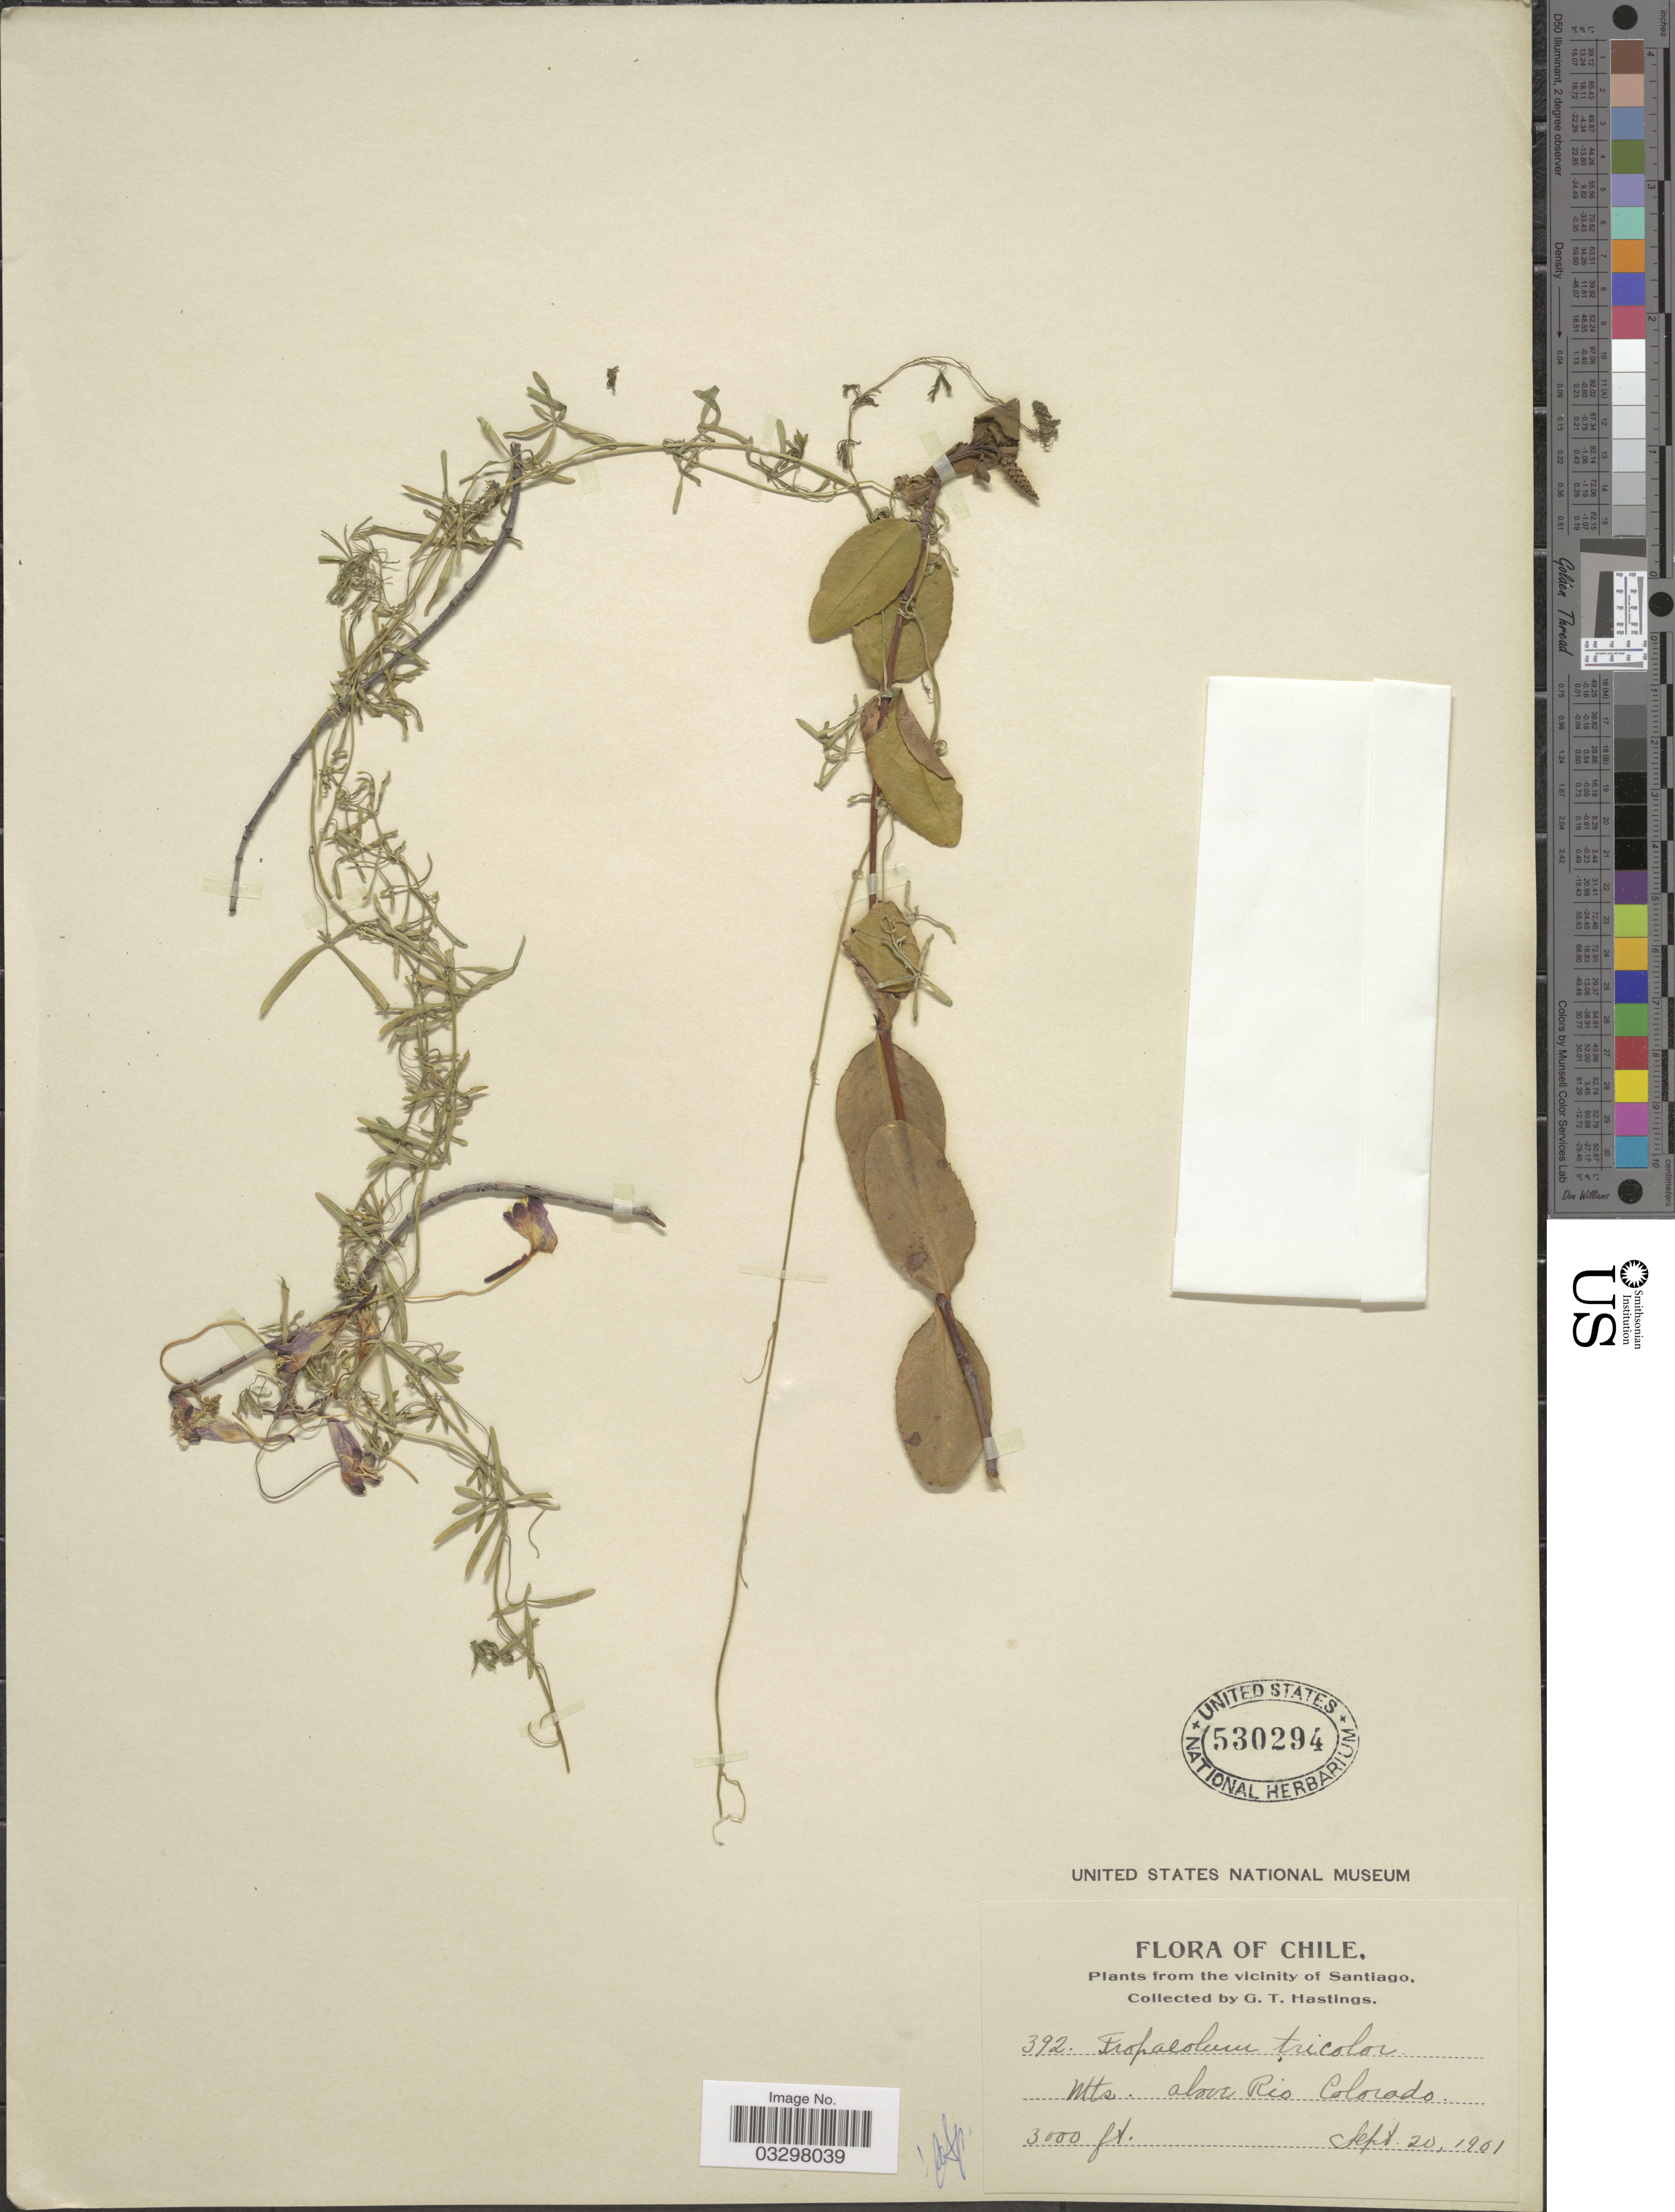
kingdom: Plantae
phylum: Tracheophyta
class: Magnoliopsida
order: Brassicales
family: Tropaeolaceae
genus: Tropaeolum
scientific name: Tropaeolum tricolor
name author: Sweet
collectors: G. Hastings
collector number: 392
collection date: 1901-09-20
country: Chile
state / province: Región Metropolitana (RM)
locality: The vicinity of Santiago, Mts. above Rio Colorado.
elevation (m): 914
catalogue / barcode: US 530294